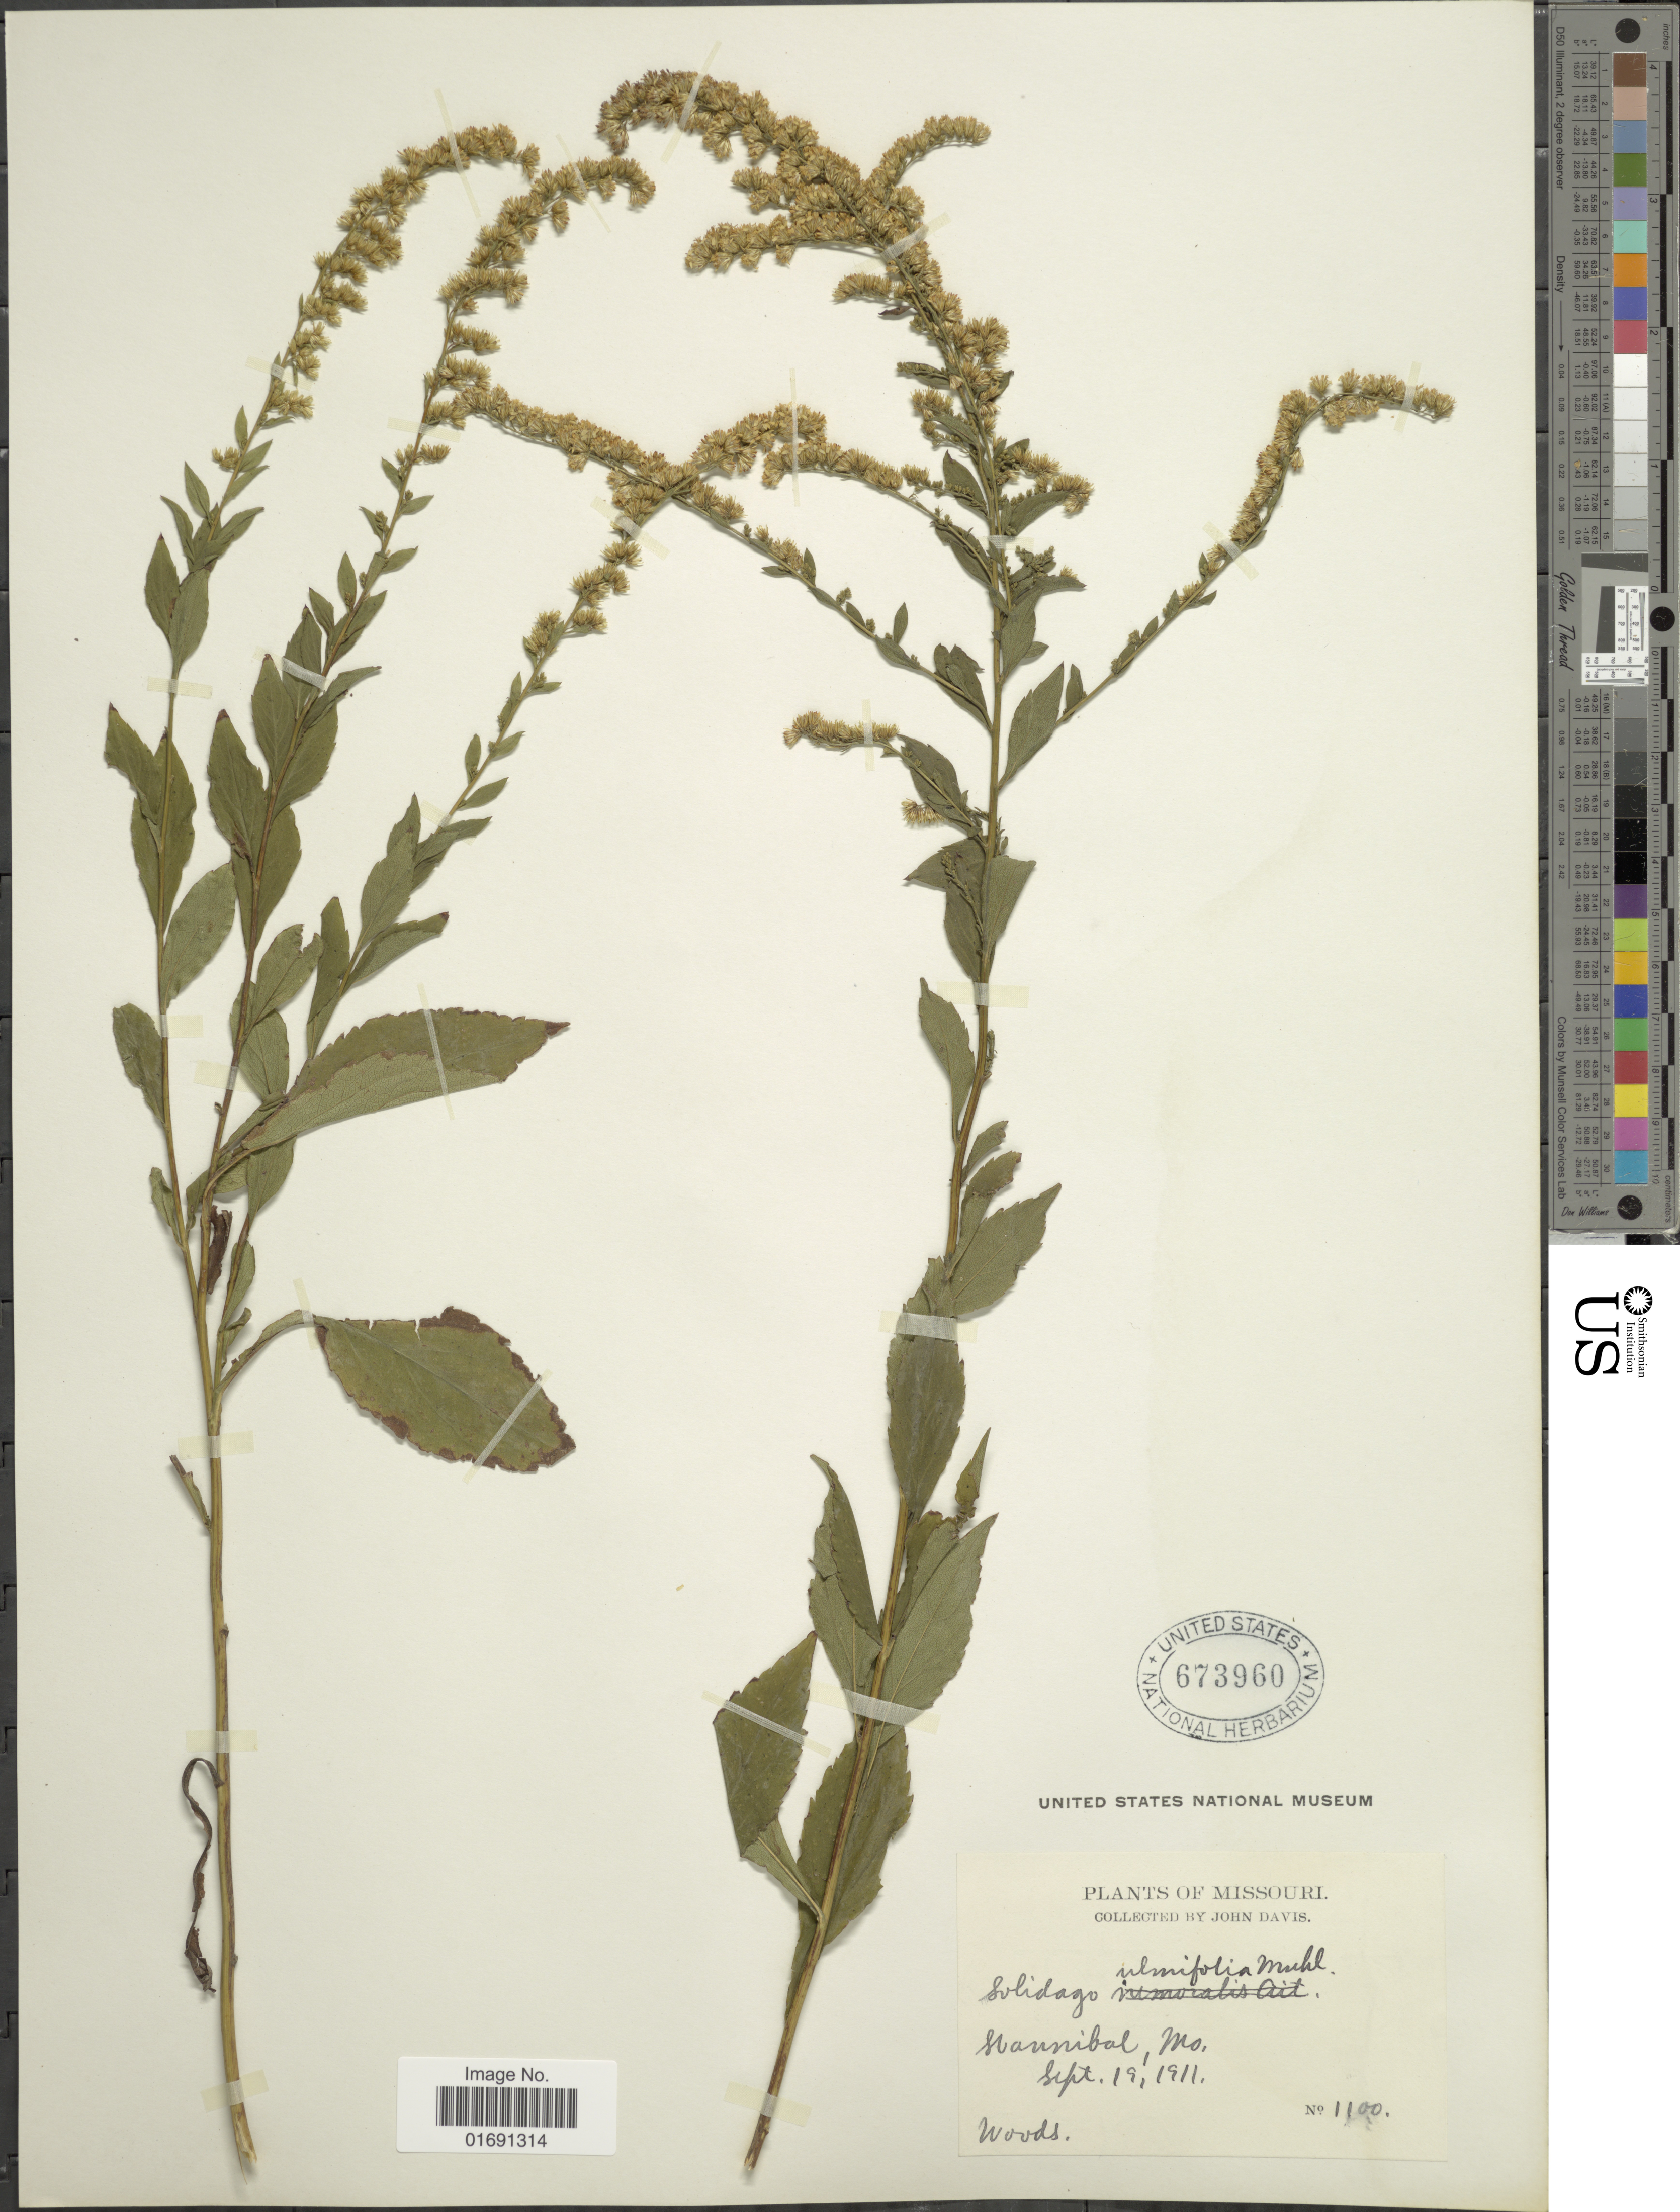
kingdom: Plantae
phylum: Tracheophyta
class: Magnoliopsida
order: Asterales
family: Asteraceae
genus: Solidago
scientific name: Solidago ulmifolia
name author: Muhl. ex Willd.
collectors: J. Davis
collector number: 1100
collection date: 1911-09-19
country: United States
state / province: Missouri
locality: Hannibal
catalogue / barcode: US 673960